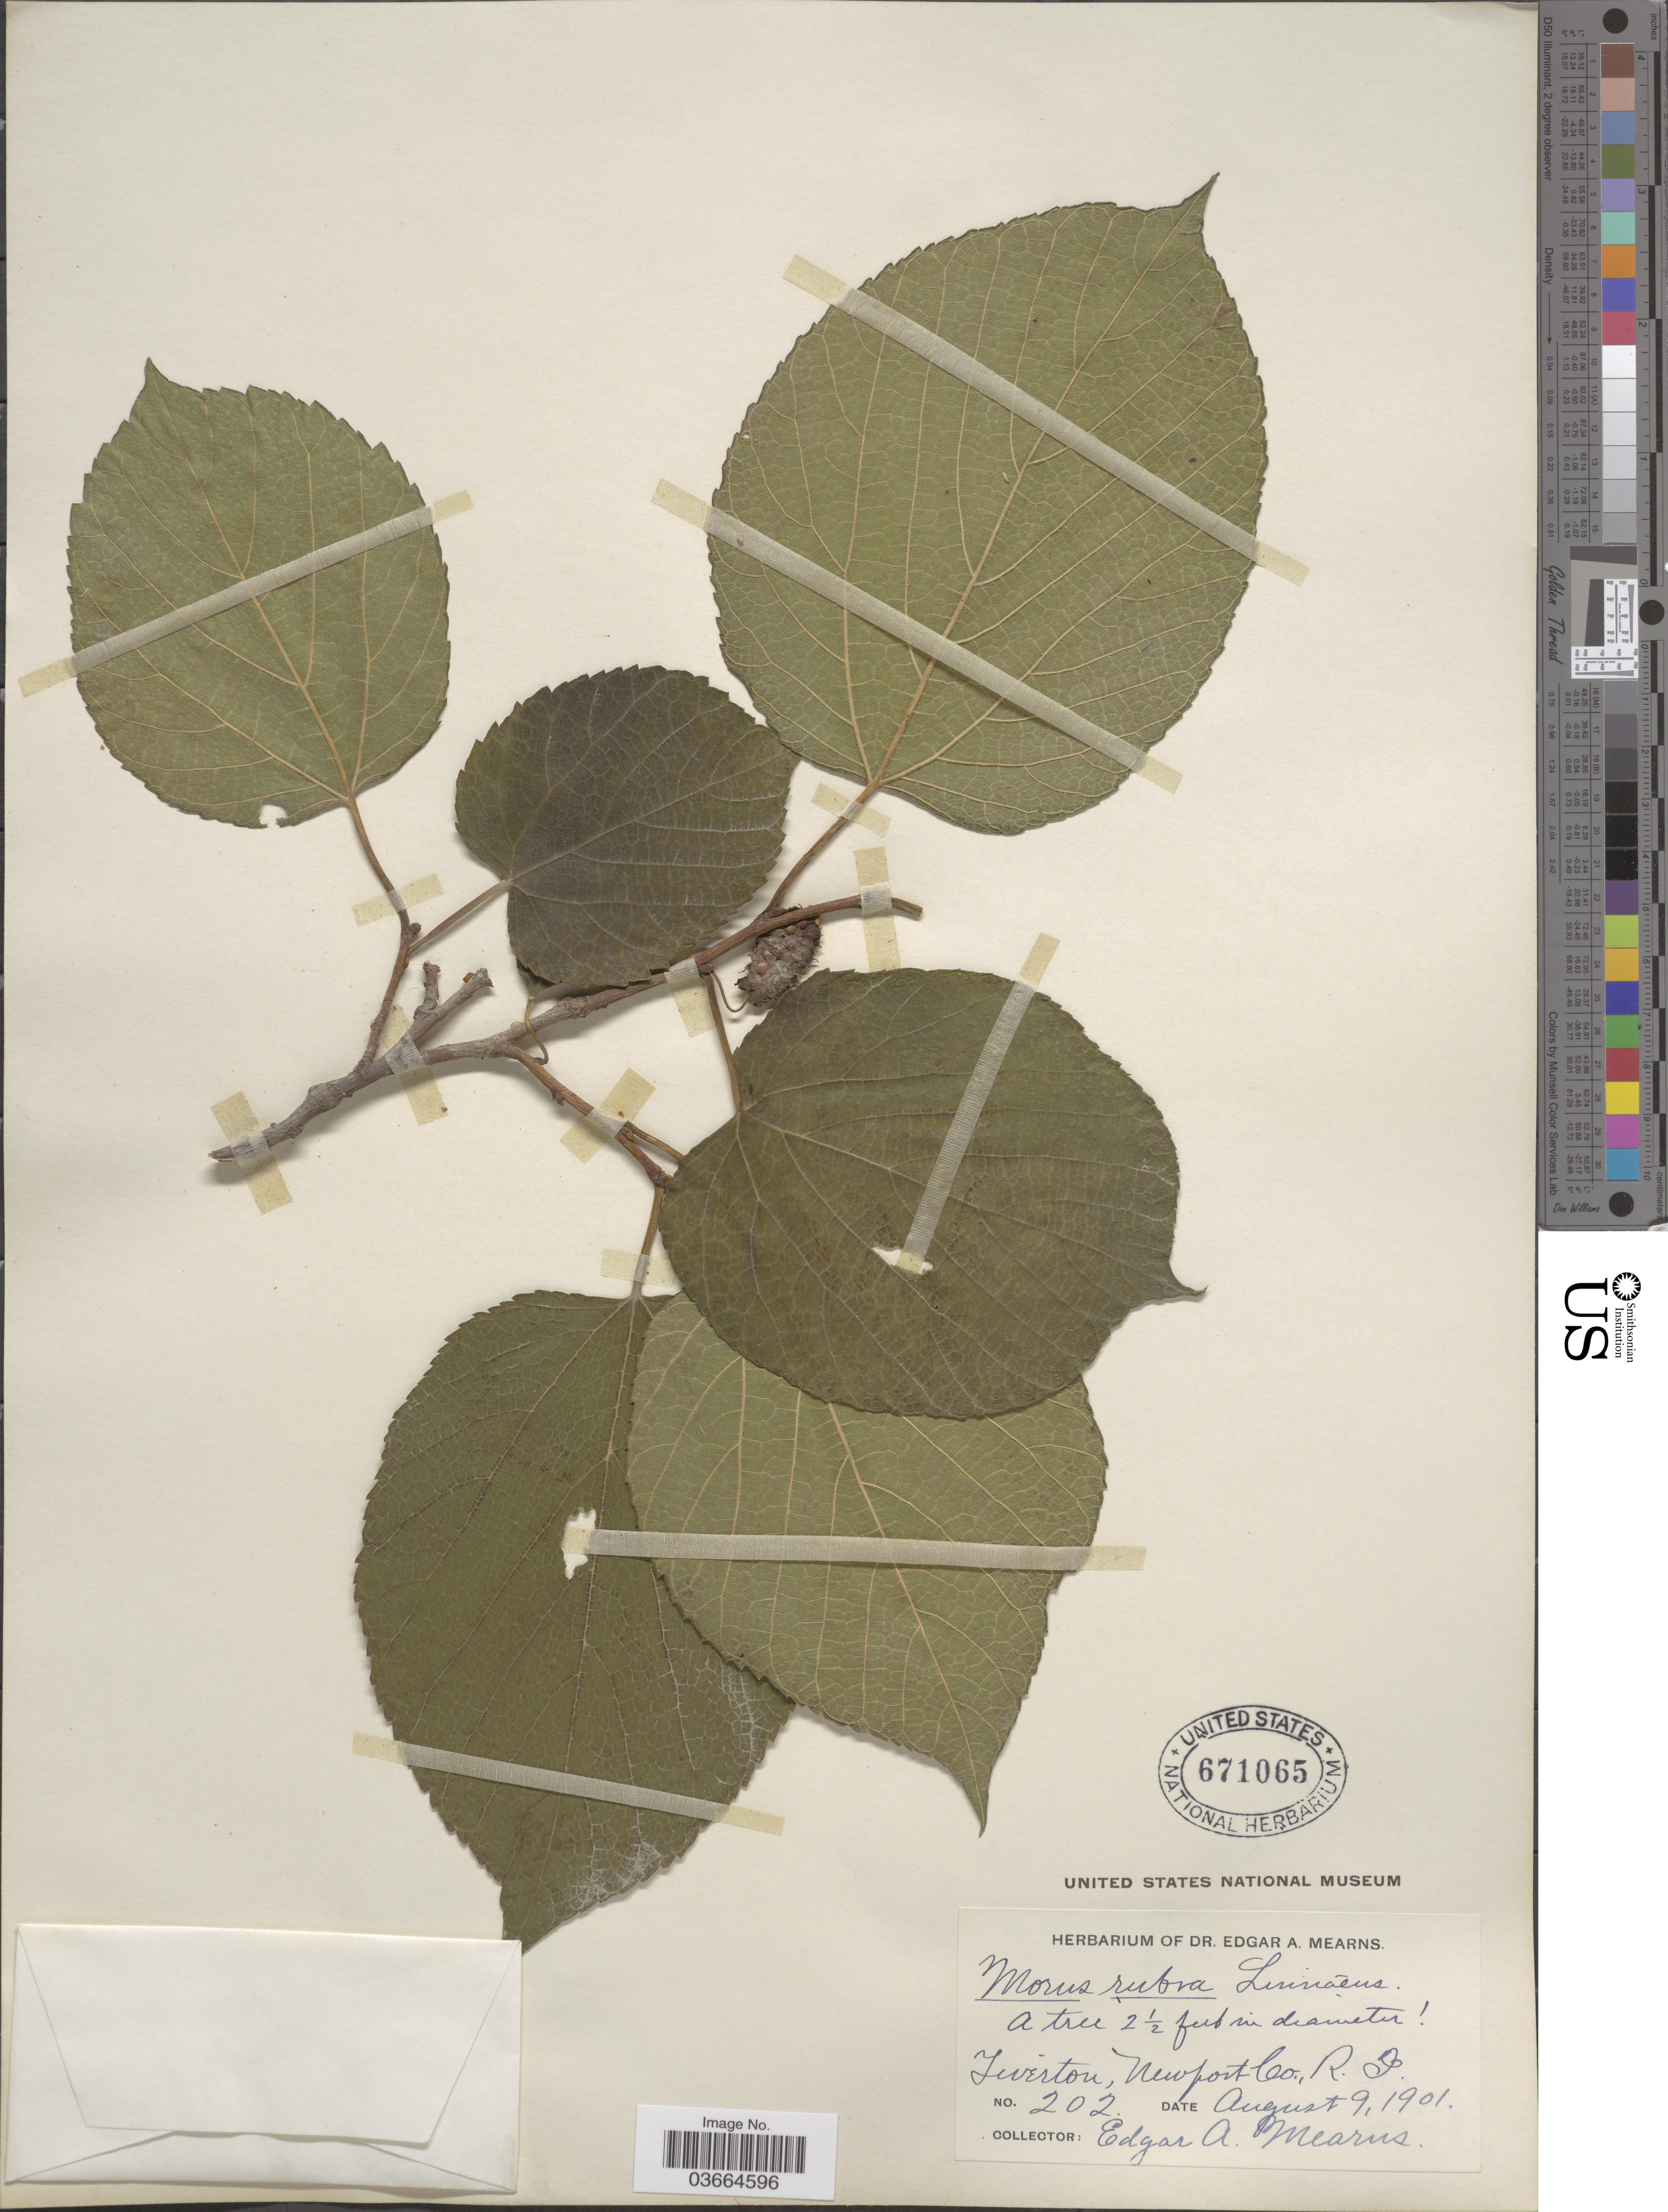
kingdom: Plantae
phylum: Tracheophyta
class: Magnoliopsida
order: Rosales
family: Moraceae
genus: Morus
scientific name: Morus rubra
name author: L.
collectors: E. A. Mearns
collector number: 202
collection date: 1901-08-09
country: United States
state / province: Rhode Island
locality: Tiverton, Newport Co.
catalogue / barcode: US 671065